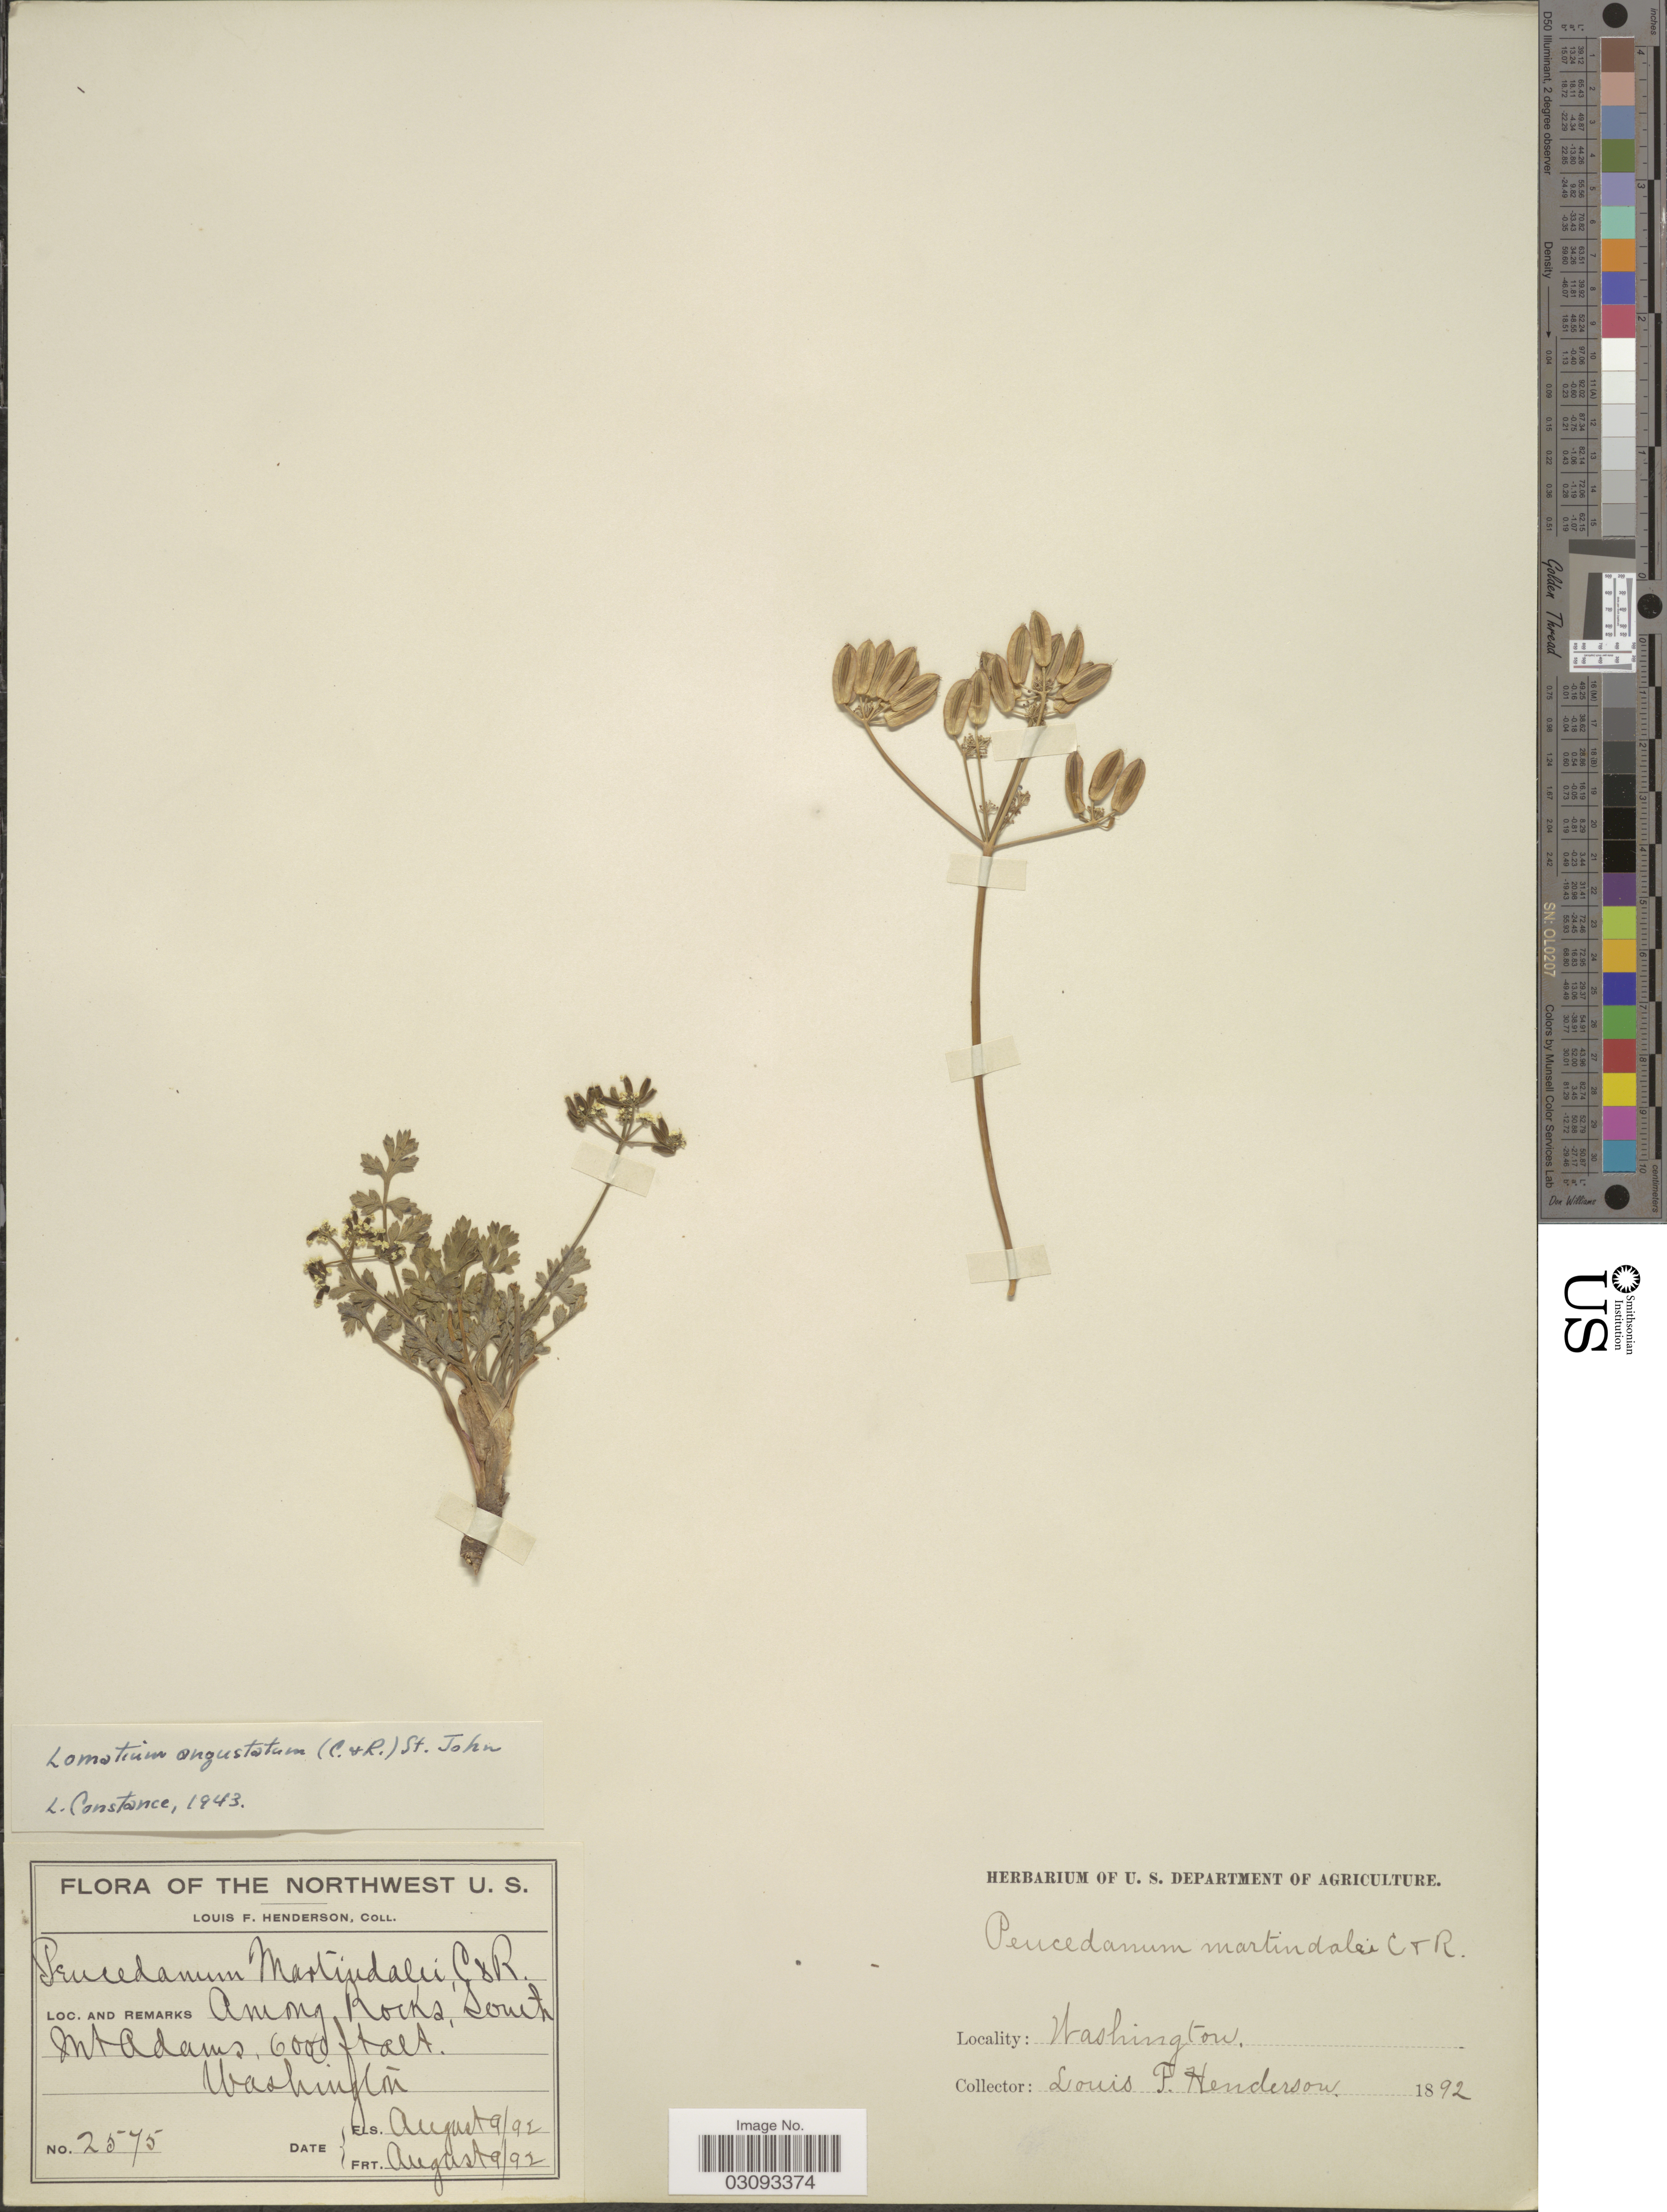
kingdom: Plantae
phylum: Tracheophyta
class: Magnoliopsida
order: Apiales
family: Apiaceae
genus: Lomatium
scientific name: Lomatium angustatum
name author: (J.M. Coult. & Rose) H. St. John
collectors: L. Henderson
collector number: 2575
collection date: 1892-08-09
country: United States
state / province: Washington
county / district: Yakima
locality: The Northwest U.S. Among rocks, South Mt. Adams.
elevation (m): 1829